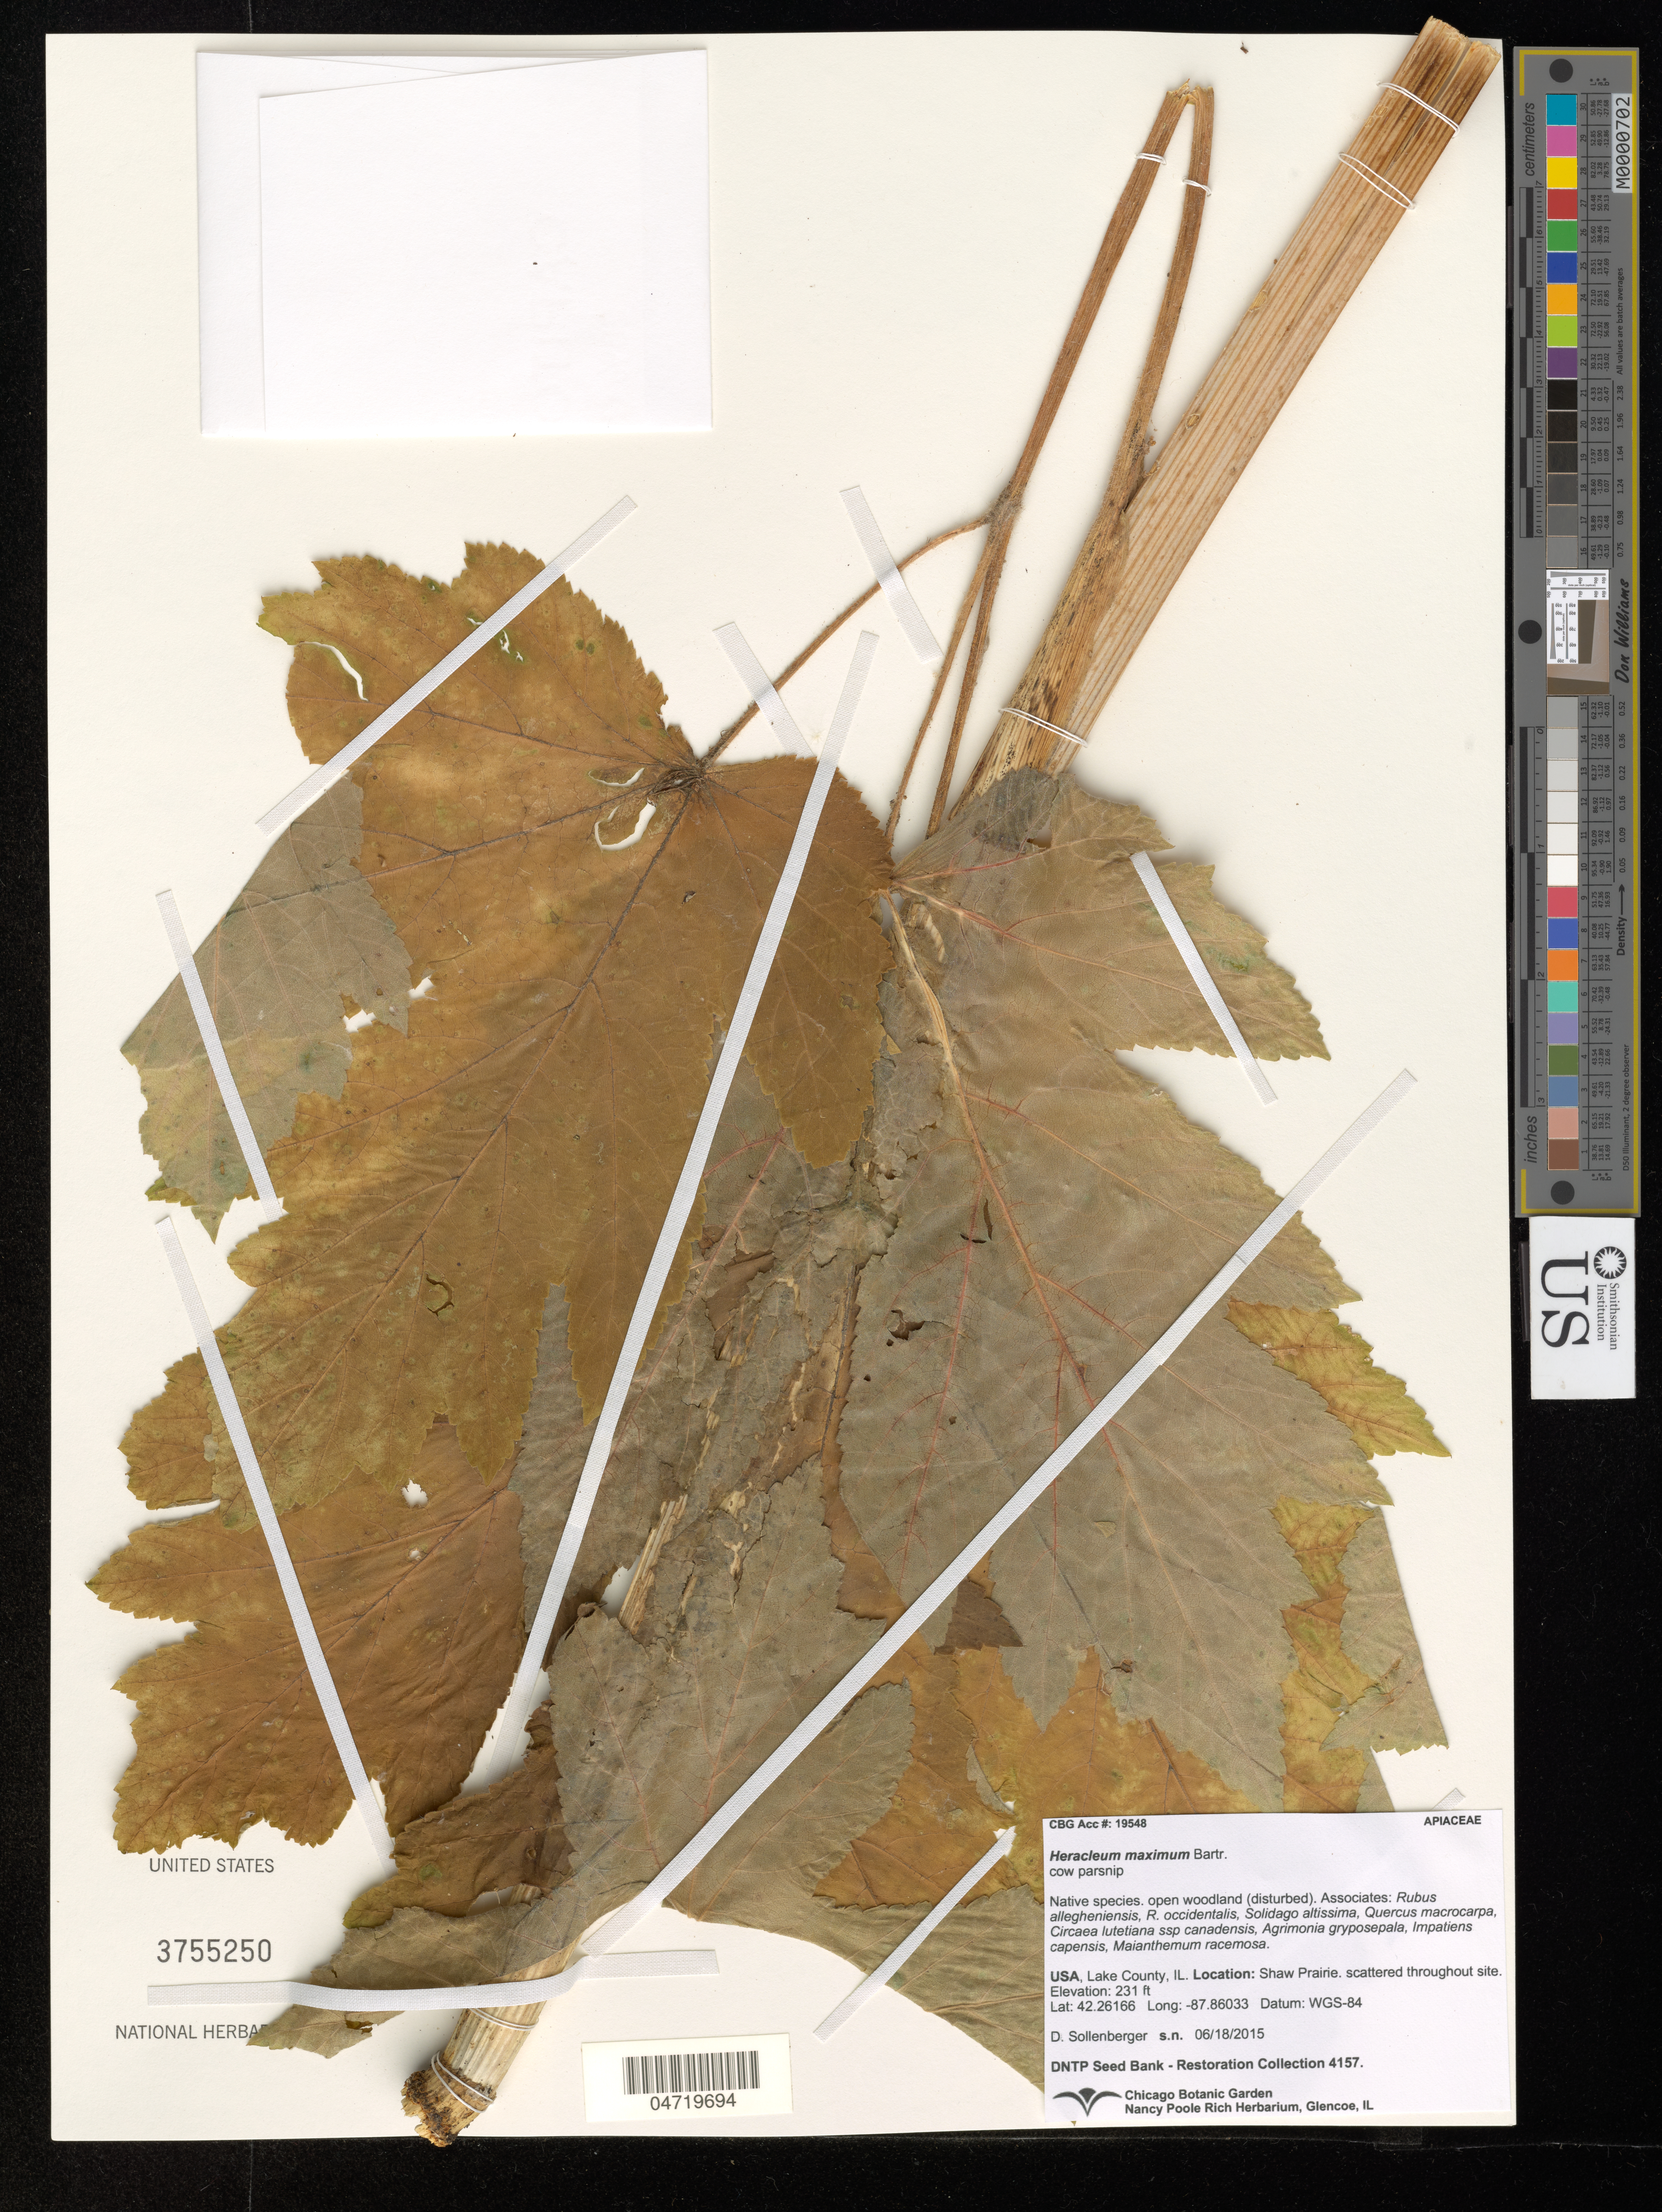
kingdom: Plantae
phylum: Tracheophyta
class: Magnoliopsida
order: Apiales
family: Apiaceae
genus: Heracleum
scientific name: Heracleum maximum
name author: W. Bartram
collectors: D. Sollenberger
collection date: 2015-06-18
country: United States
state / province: Illinois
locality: Lake County, IL. Shaw Prairie. scattered througout site.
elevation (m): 70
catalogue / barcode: US 3755250